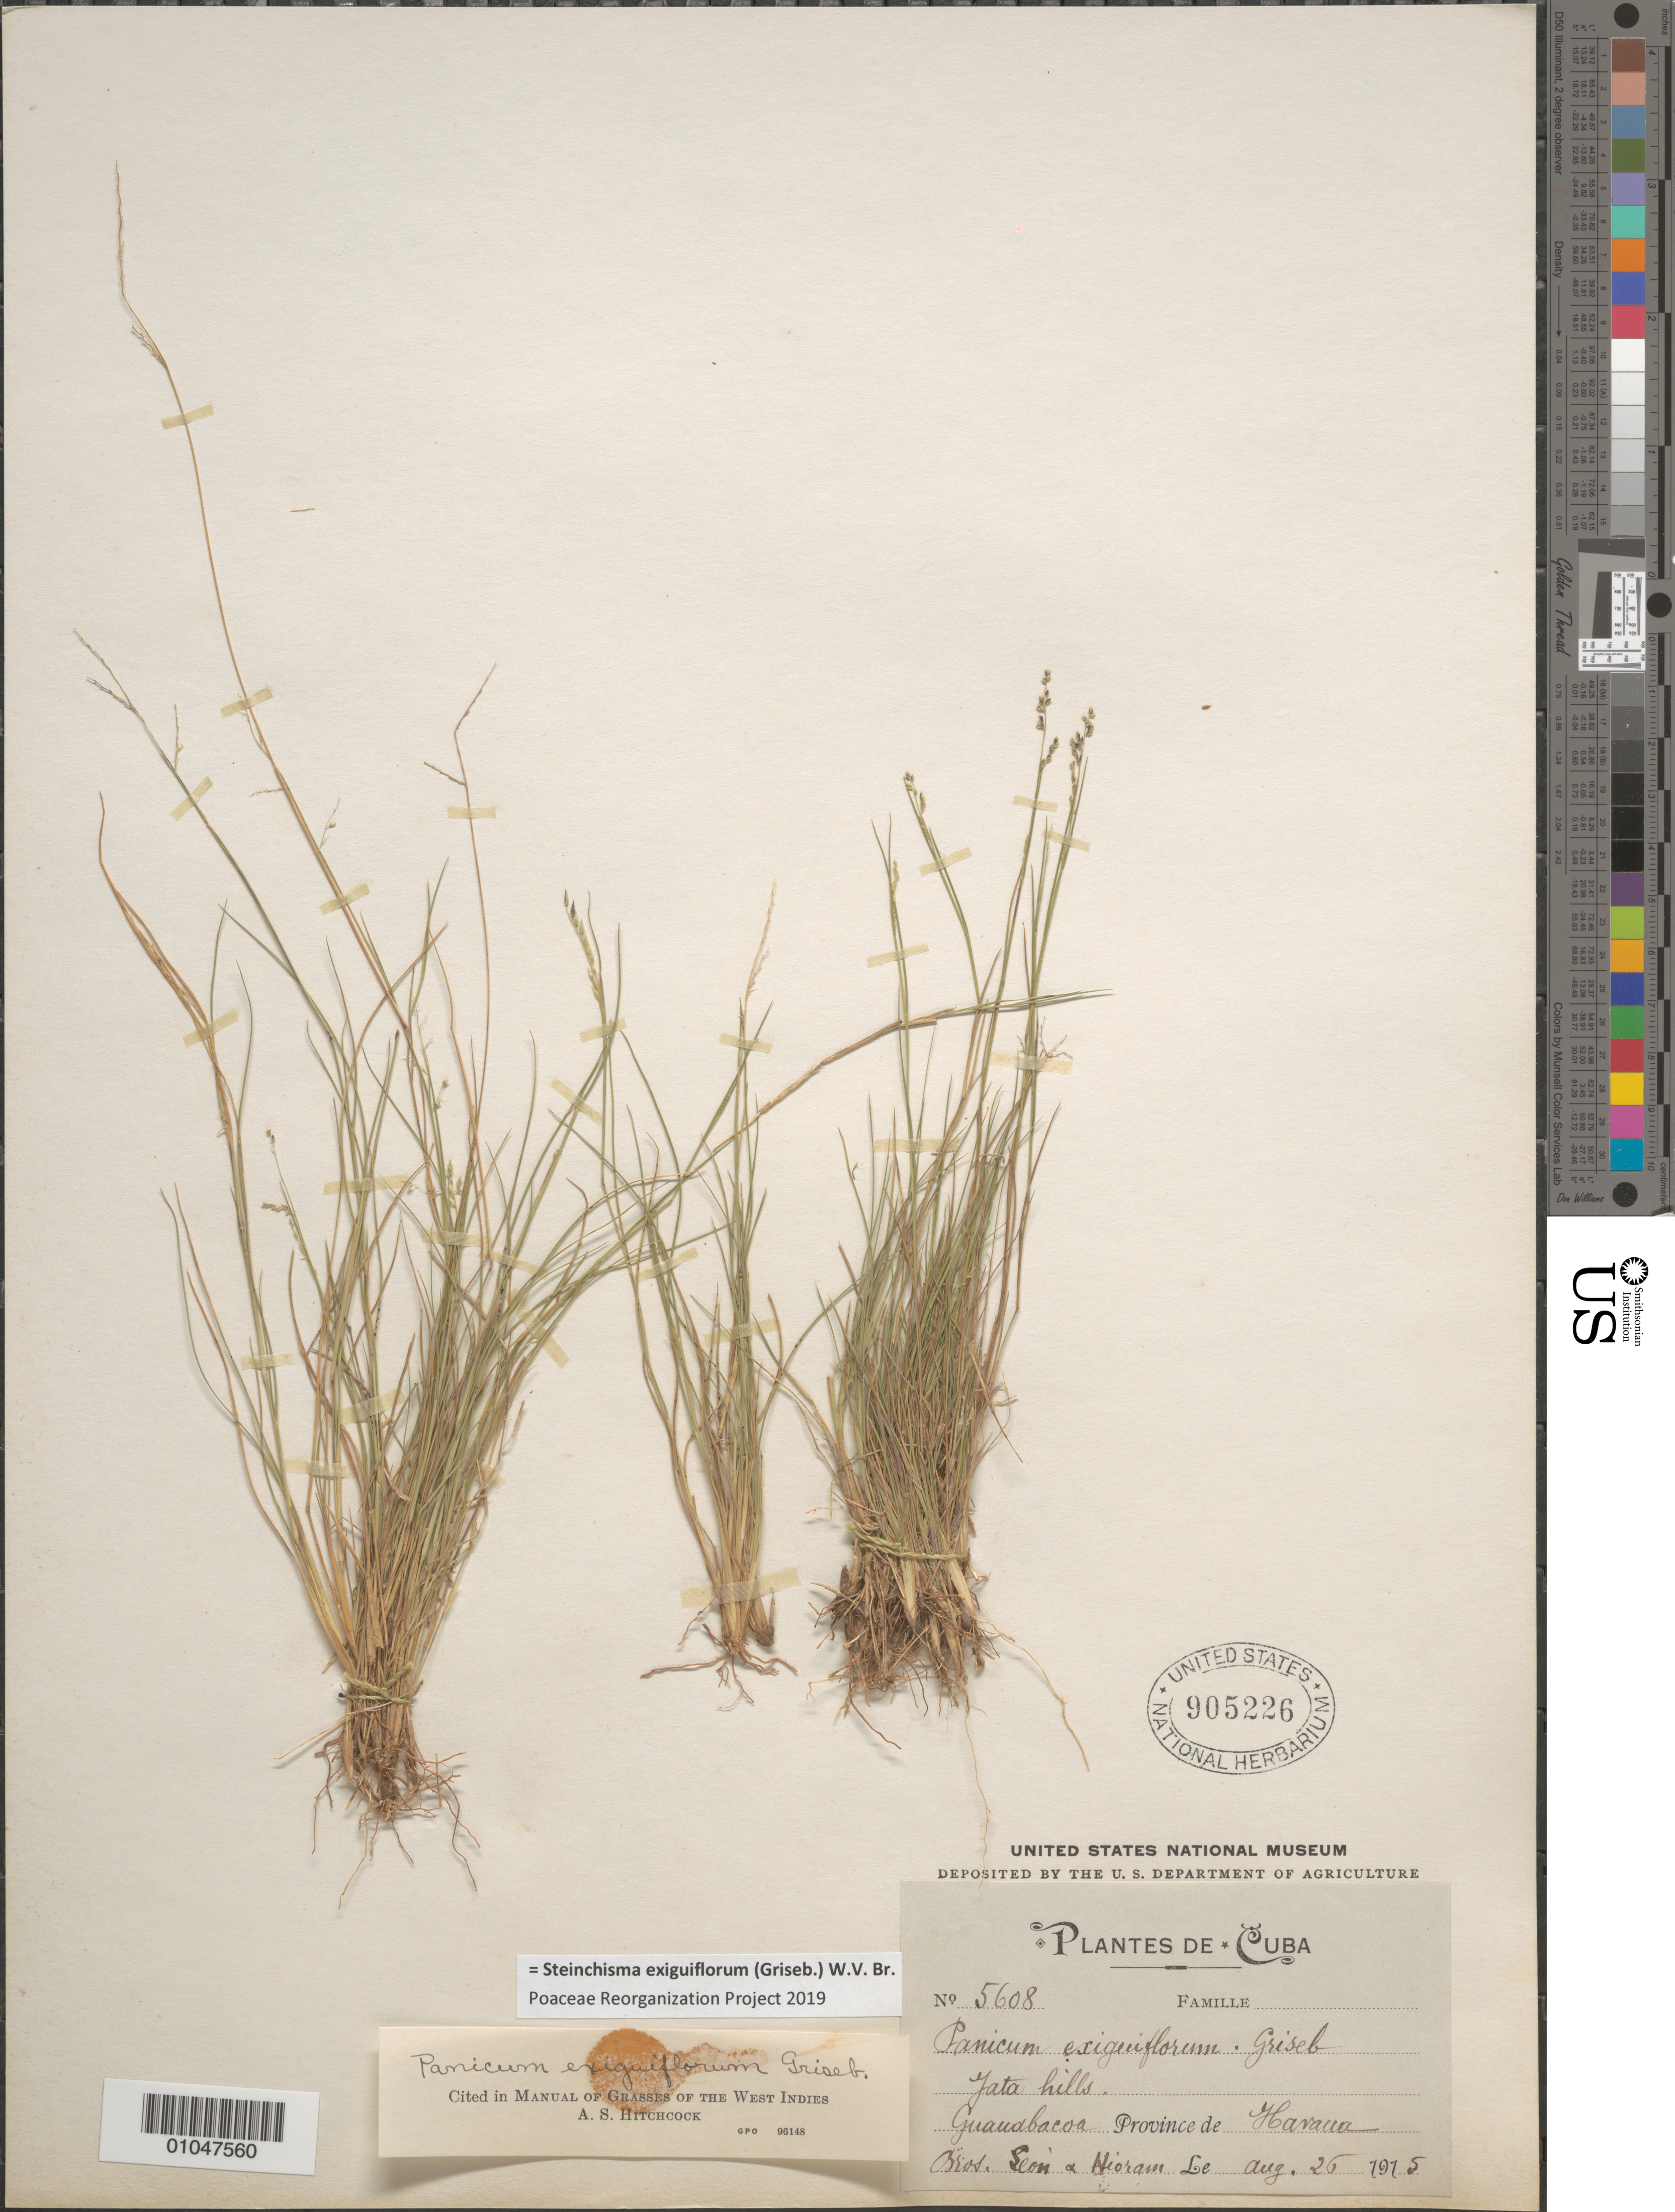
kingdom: Plantae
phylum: Tracheophyta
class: Liliopsida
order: Poales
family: Poaceae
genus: Panicum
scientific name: Panicum exiguiflorum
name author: Griseb.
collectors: Bro. León & Bro. Hioram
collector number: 5608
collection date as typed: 26 Aug 1915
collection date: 1915-08-26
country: Cuba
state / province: La Habana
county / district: Municipio Guanabacoa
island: Cuba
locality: Jata Hills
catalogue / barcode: US 905226